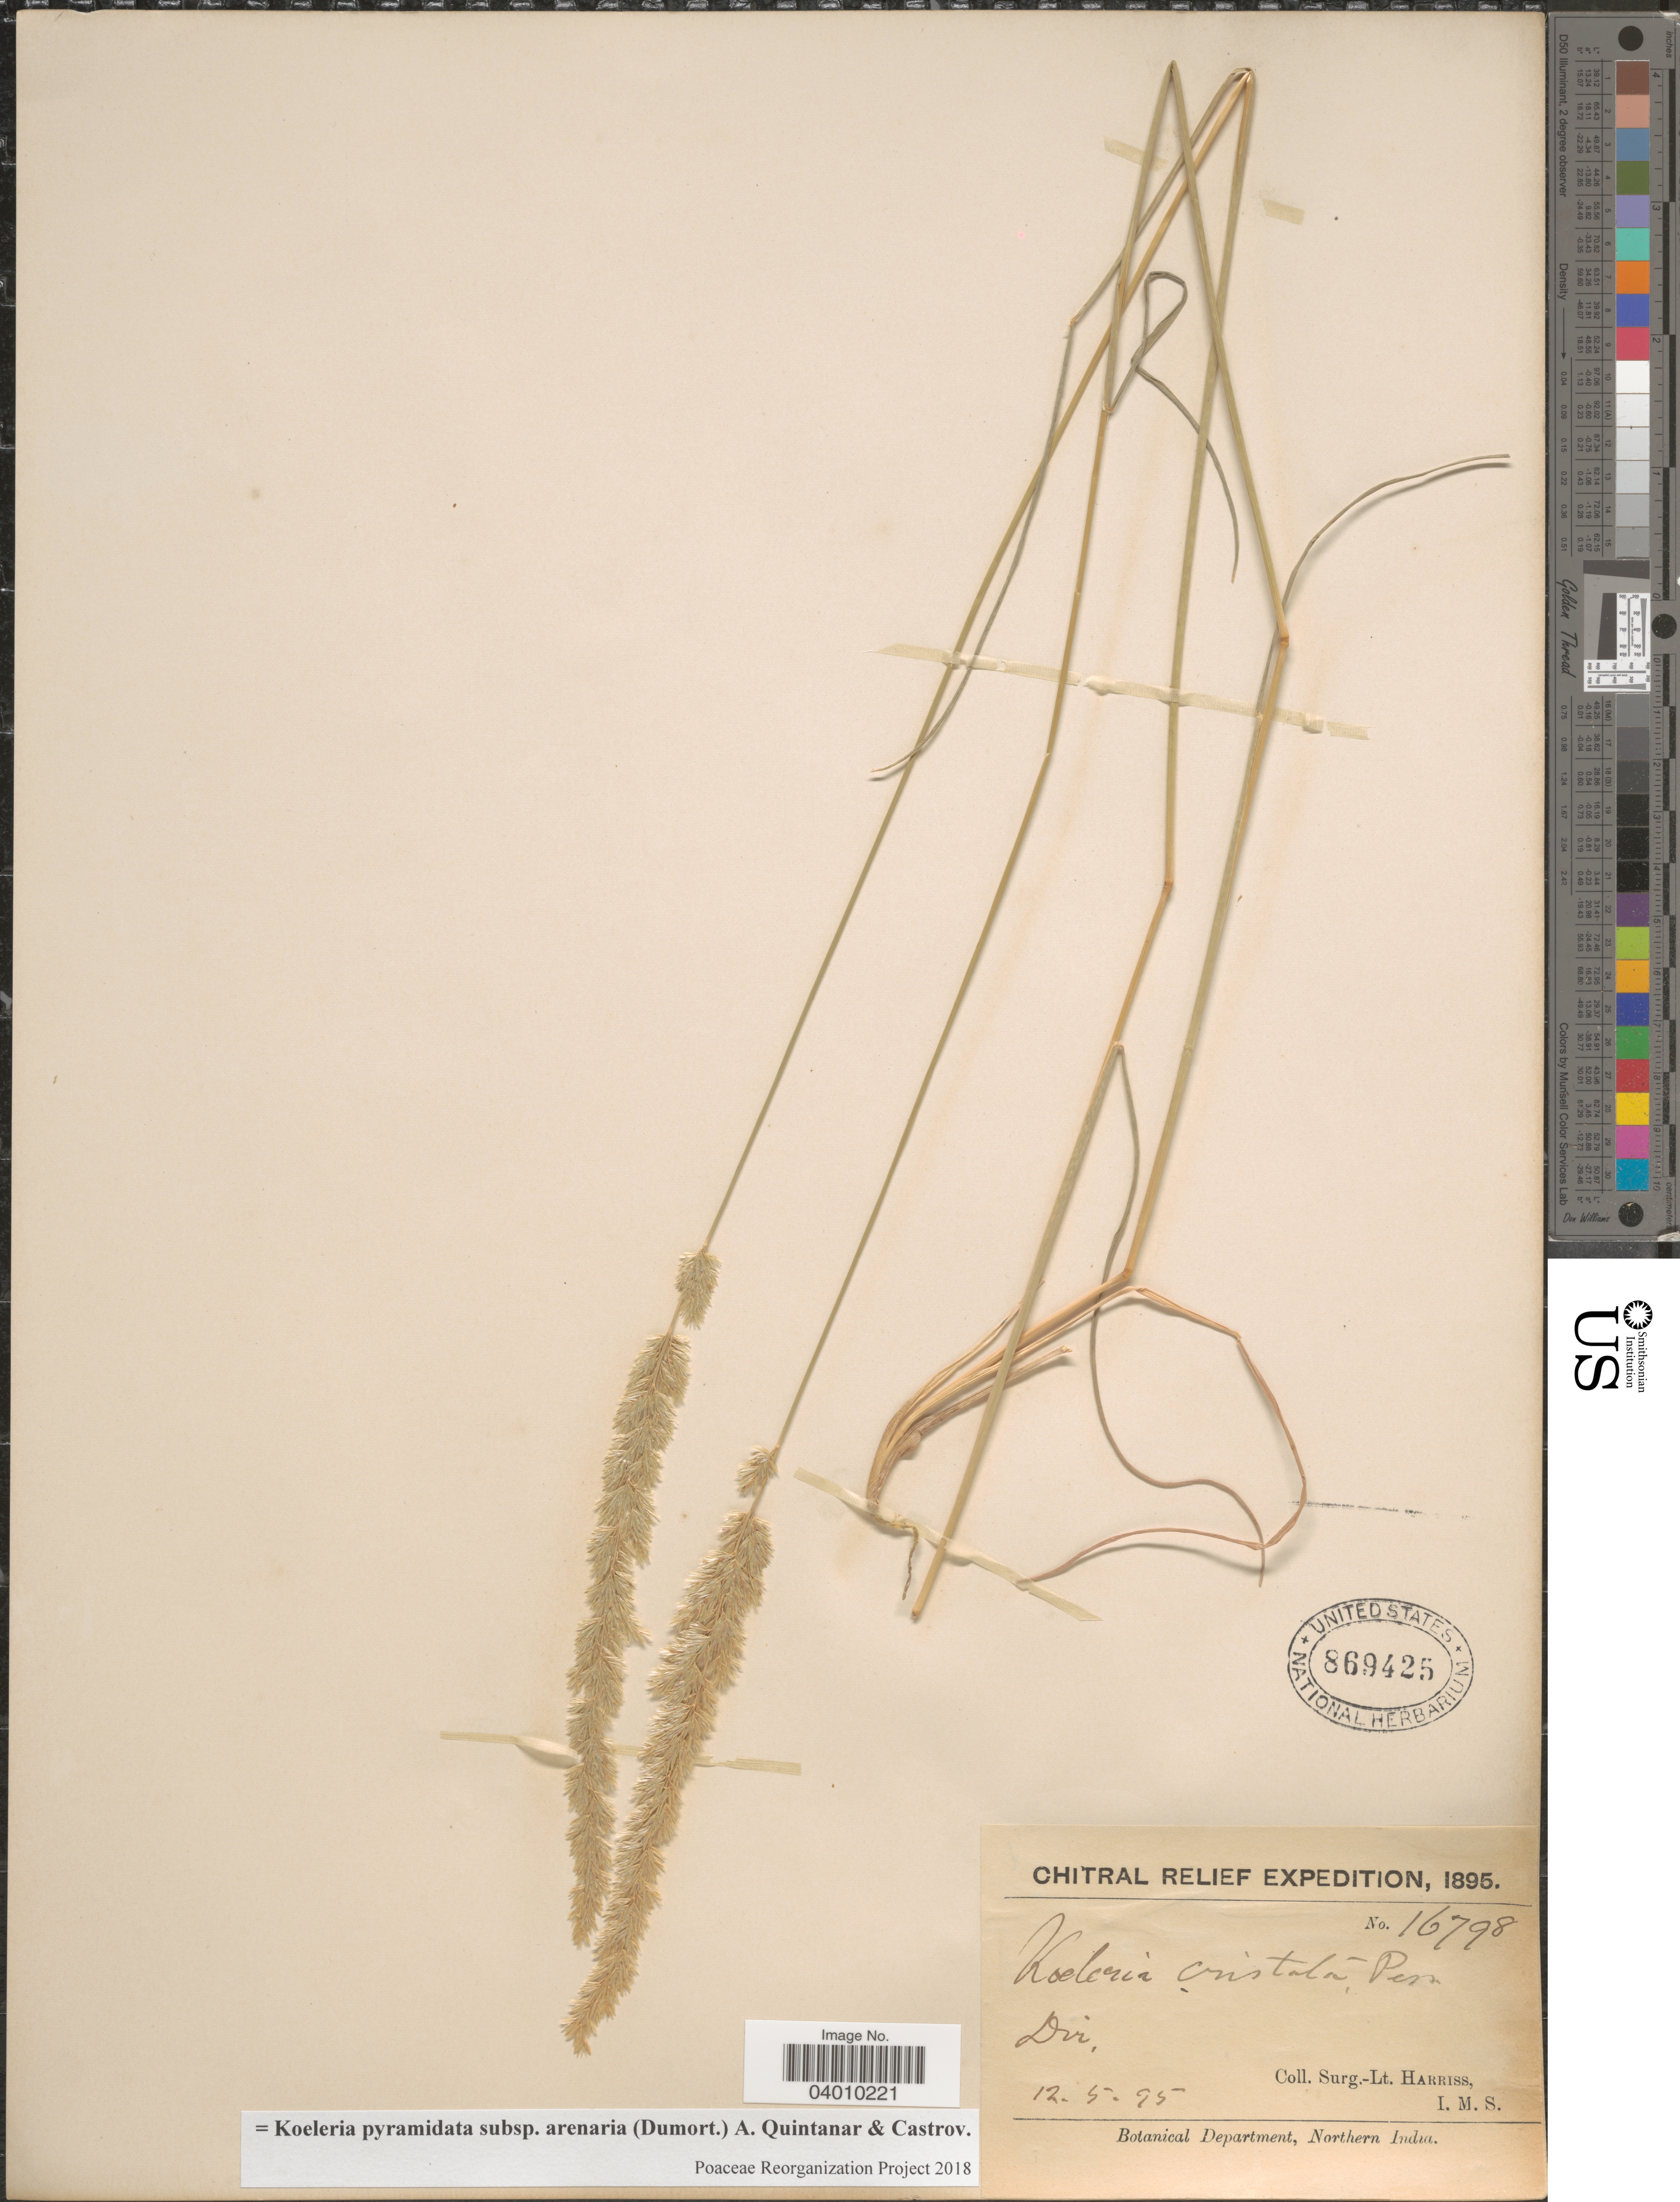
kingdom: Plantae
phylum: Tracheophyta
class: Liliopsida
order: Poales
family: Poaceae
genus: Koeleria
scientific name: Koeleria pyramidata subsp. arenaria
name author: (Dumort.) Castrov. & Quintanar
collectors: S. A. Harris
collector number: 16798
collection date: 1895-05-12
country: Pakistan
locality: Dir.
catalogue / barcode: US 869425